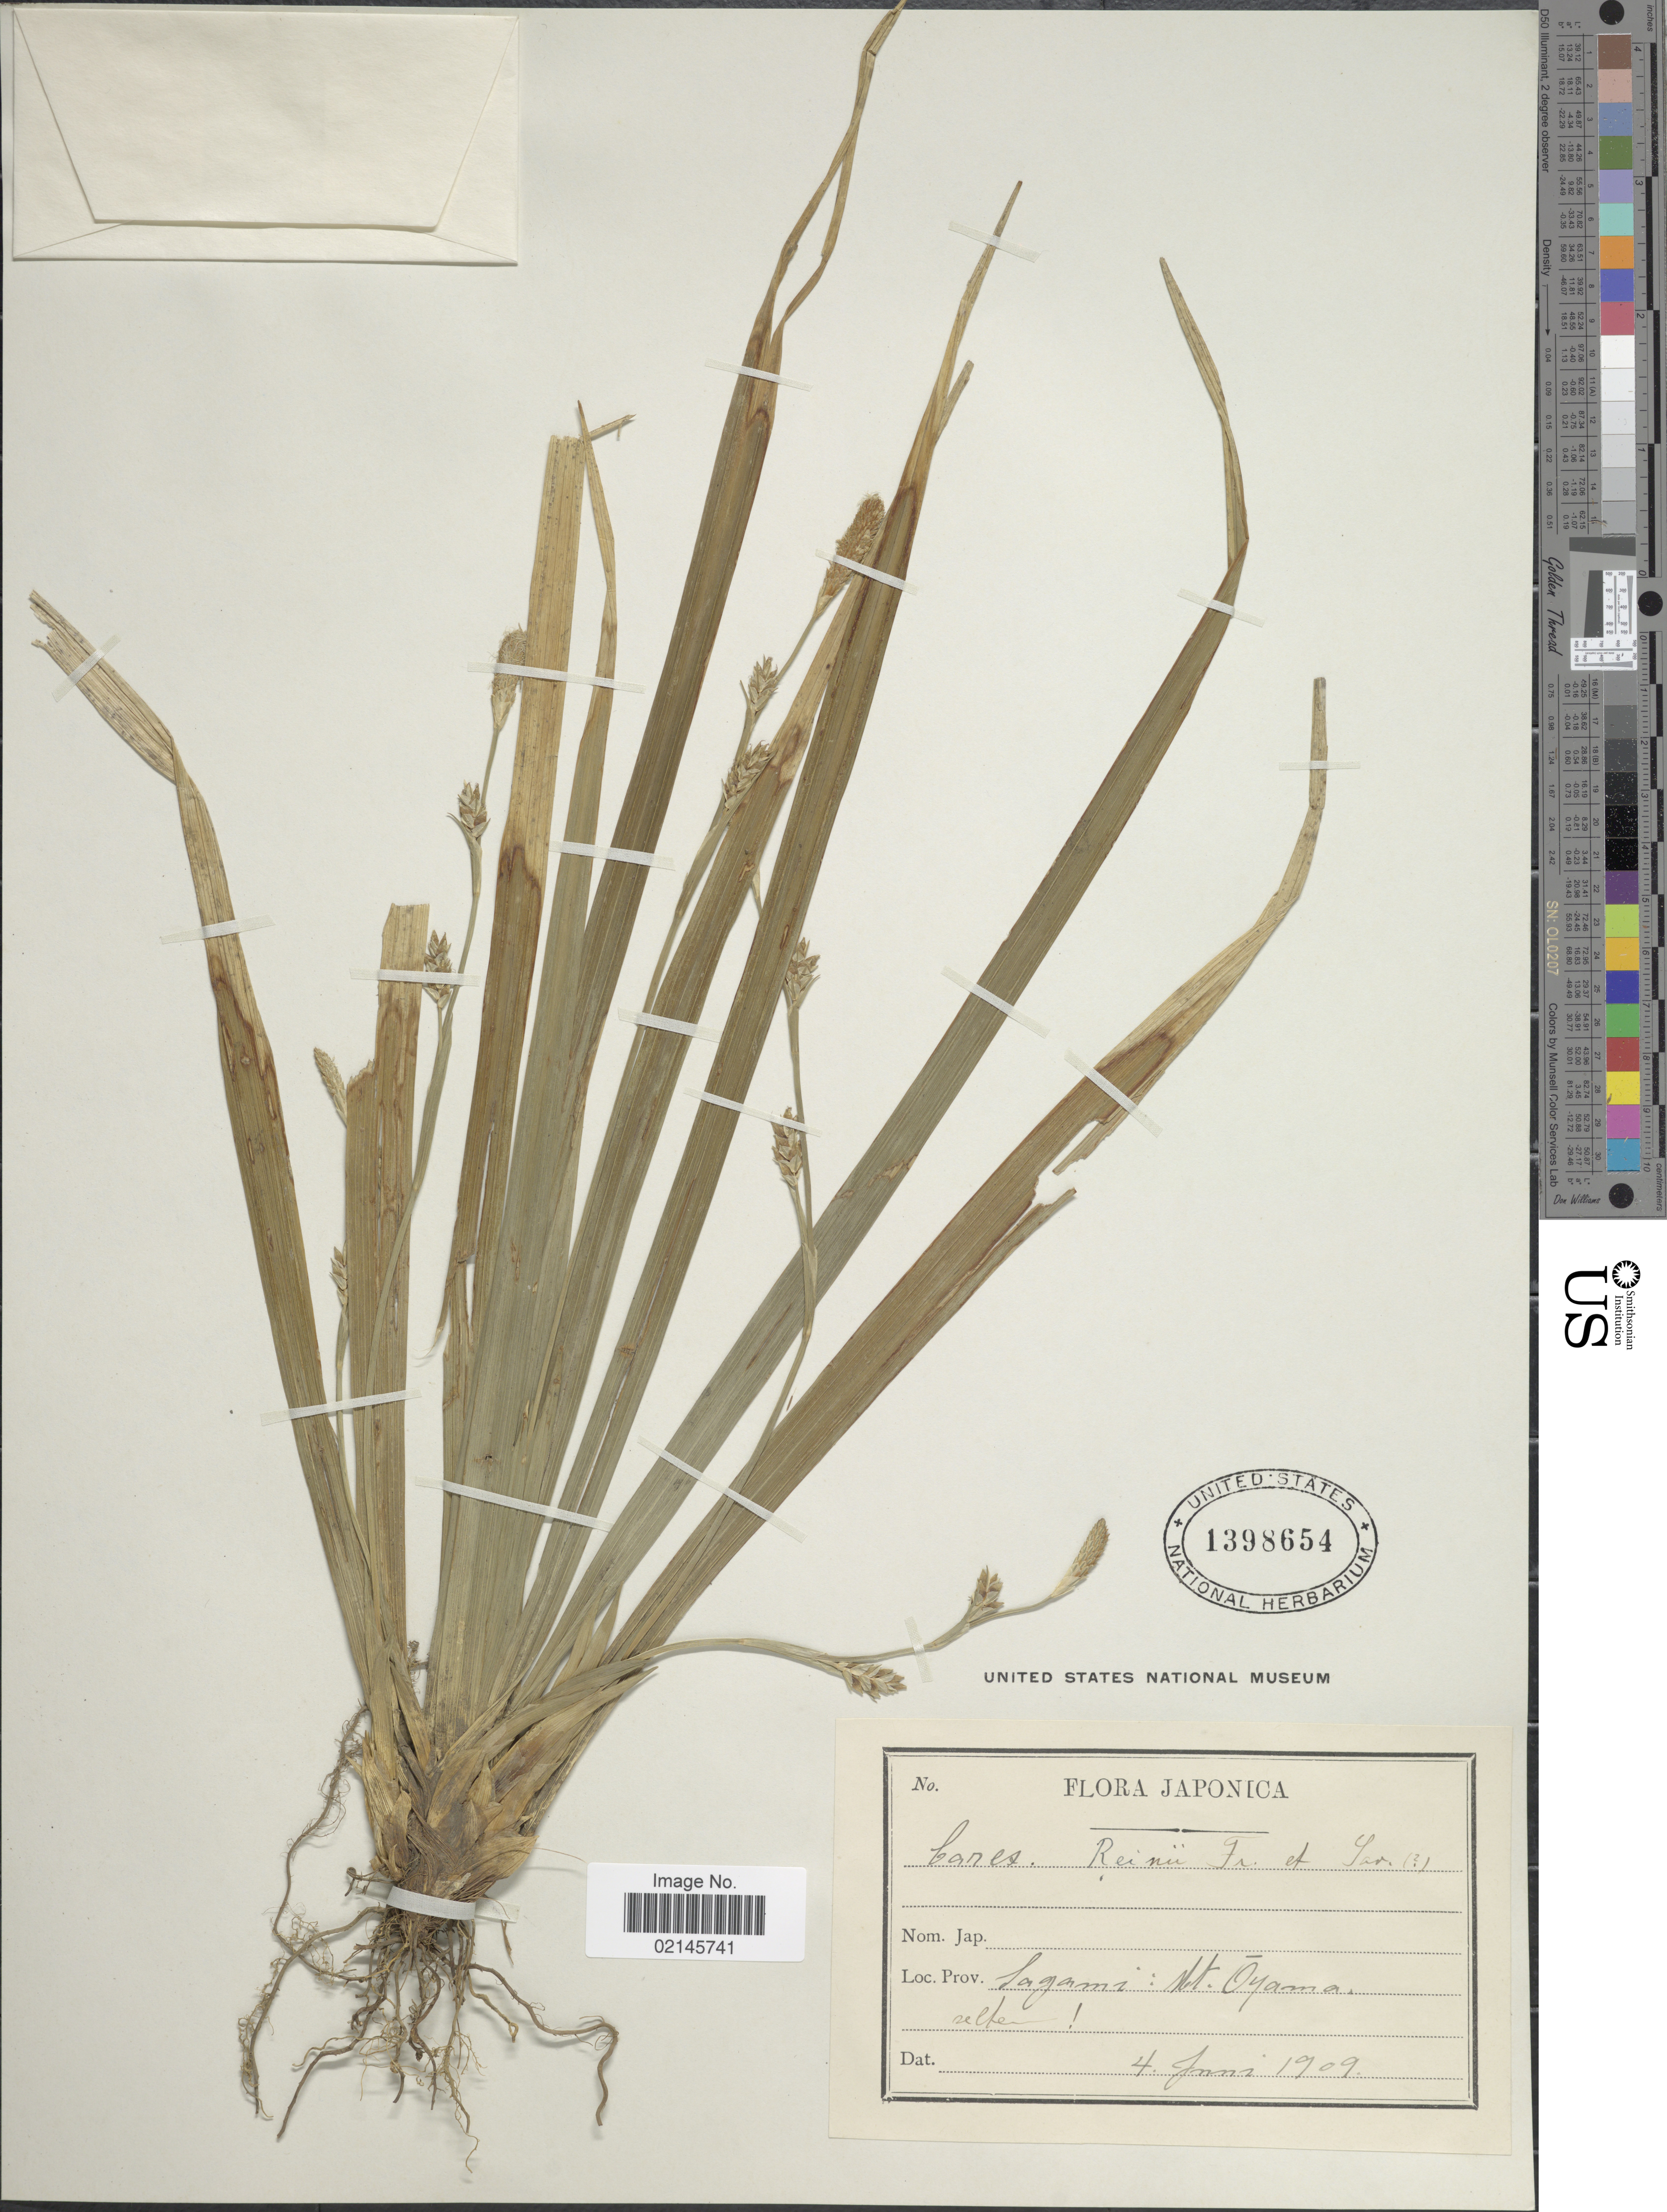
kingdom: Plantae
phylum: Tracheophyta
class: Liliopsida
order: Poales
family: Cyperaceae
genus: Carex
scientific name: Carex reinii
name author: Franch. & Sav.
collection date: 1909-06-04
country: Japan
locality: Sagami, Mt. Oyama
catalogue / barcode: US 1398654